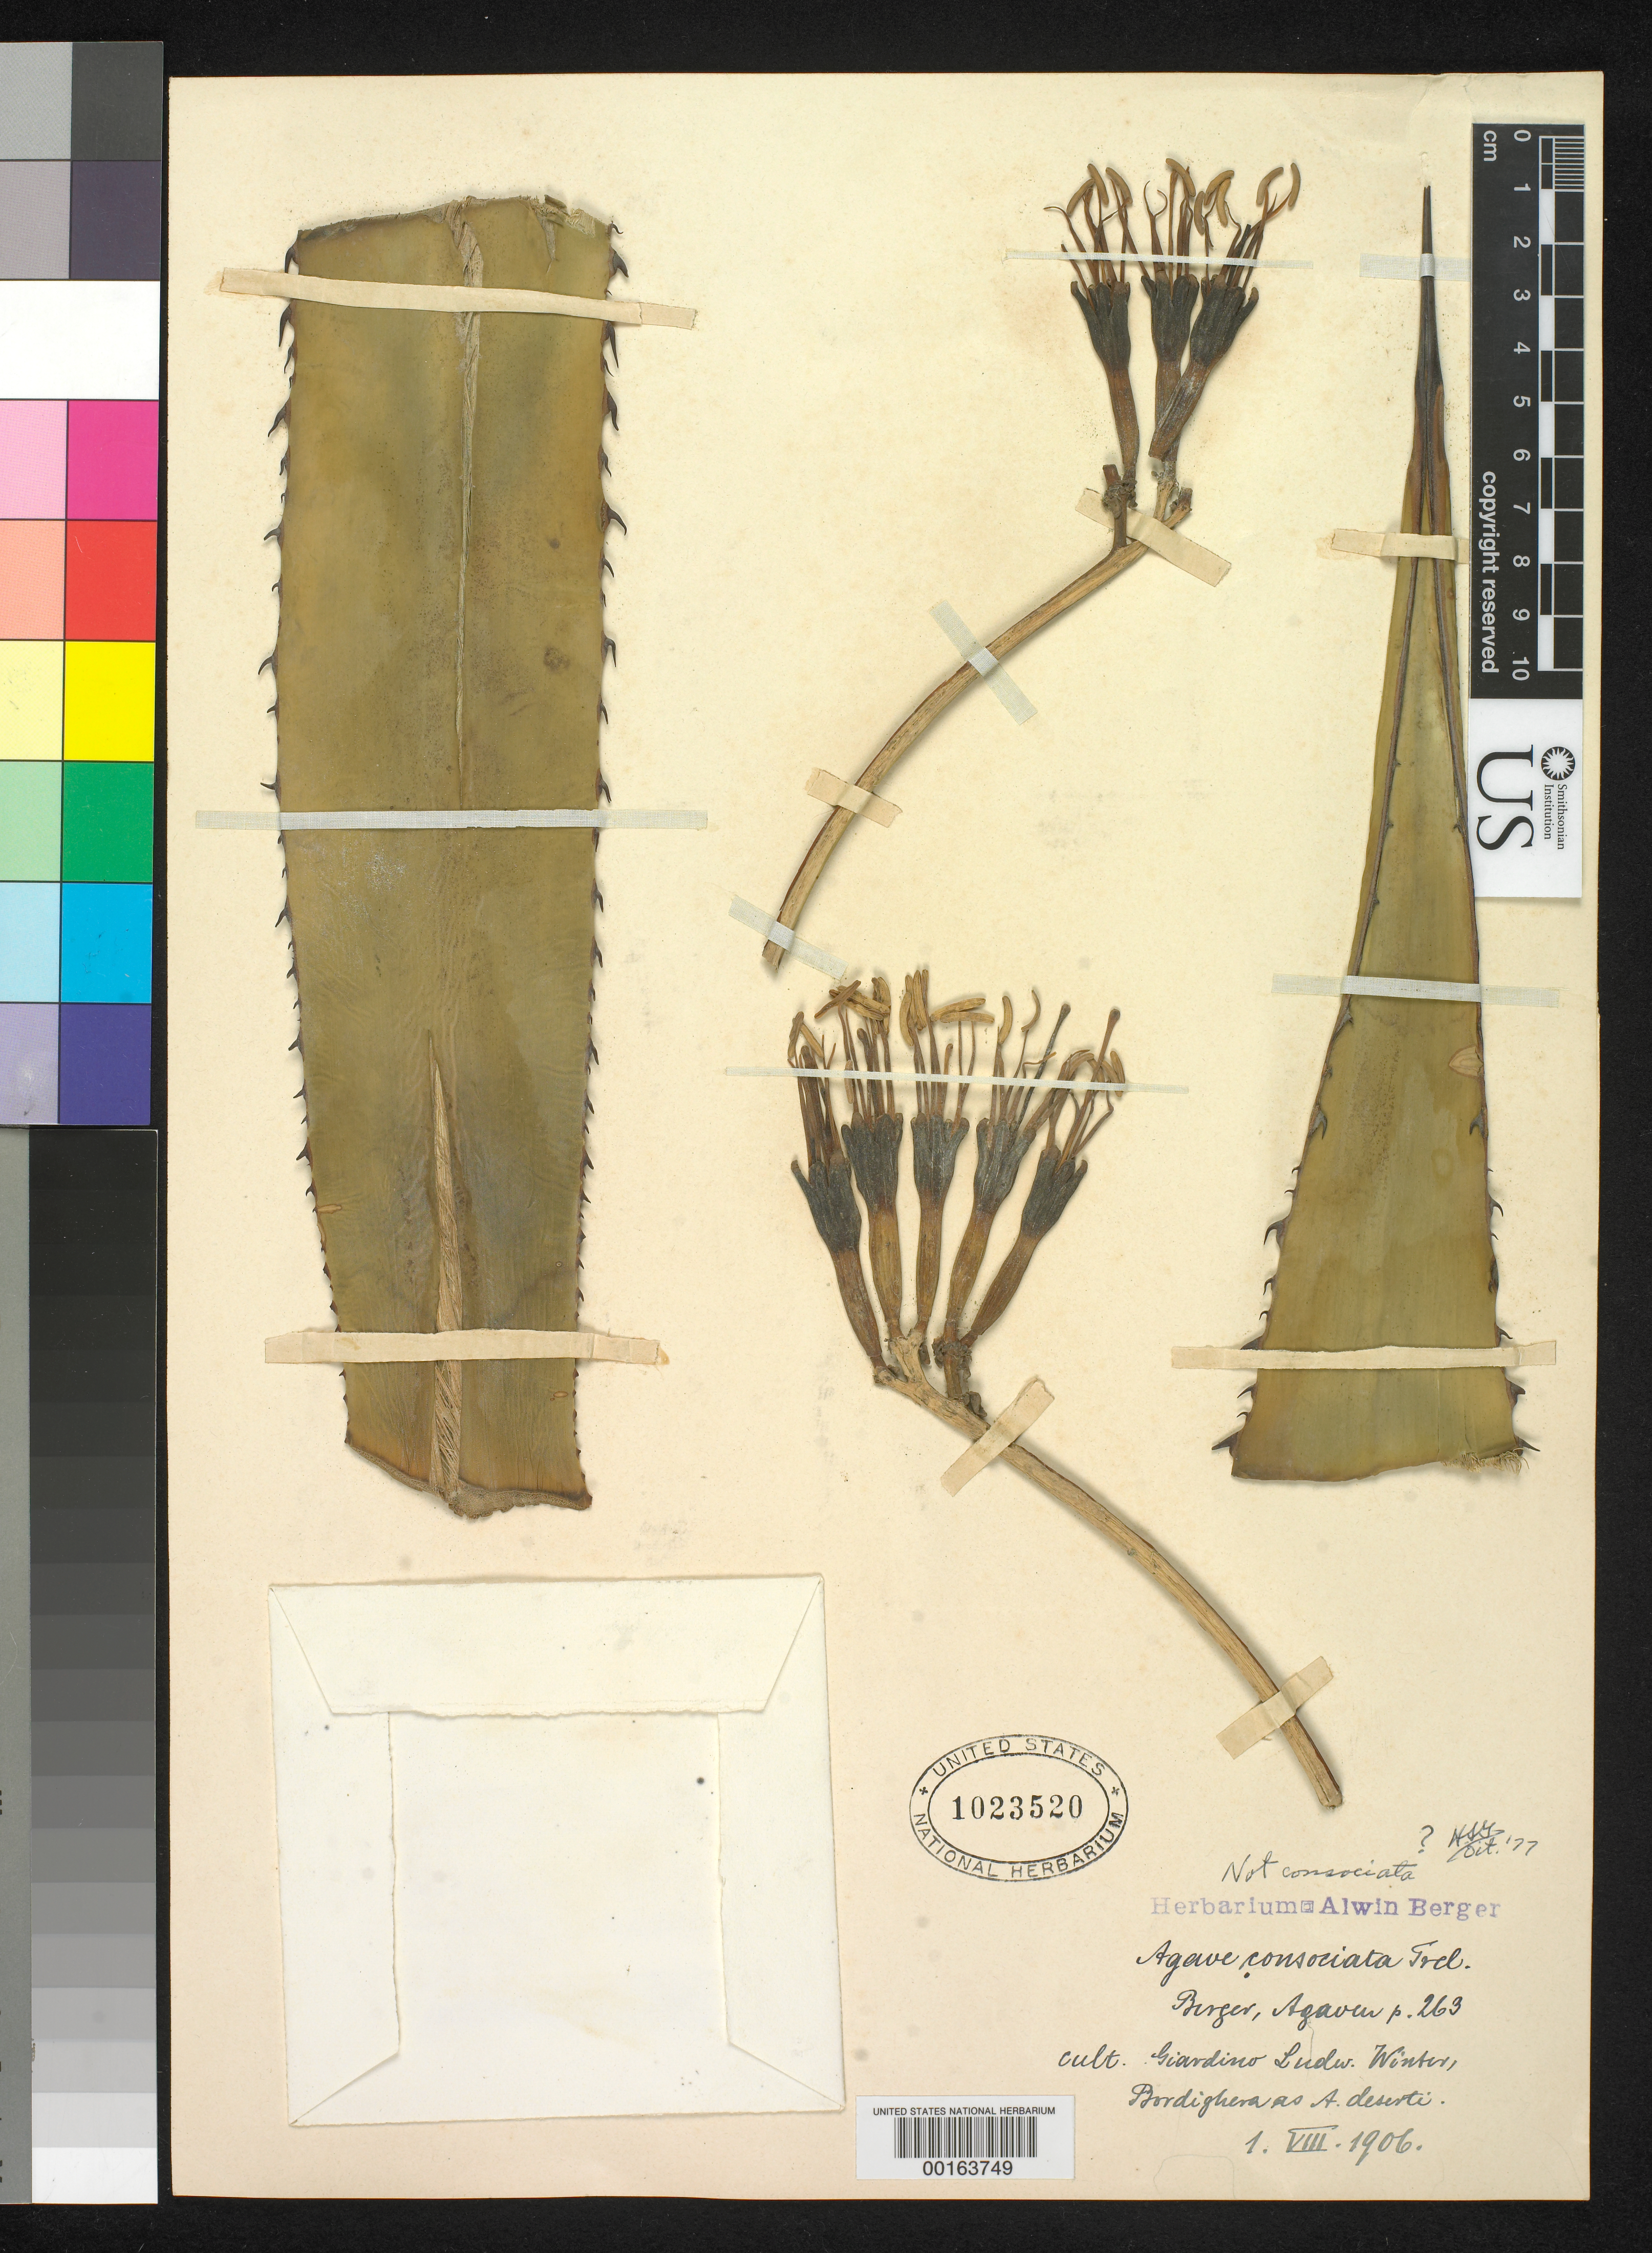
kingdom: Plantae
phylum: Tracheophyta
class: Liliopsida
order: Asparagales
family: Asparagaceae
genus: Agave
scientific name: Agave sp.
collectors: ex herb. A. Berger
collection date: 1909-06-02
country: Mexico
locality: Cultivated at La Mortola, Italy.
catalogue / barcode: US 1023520